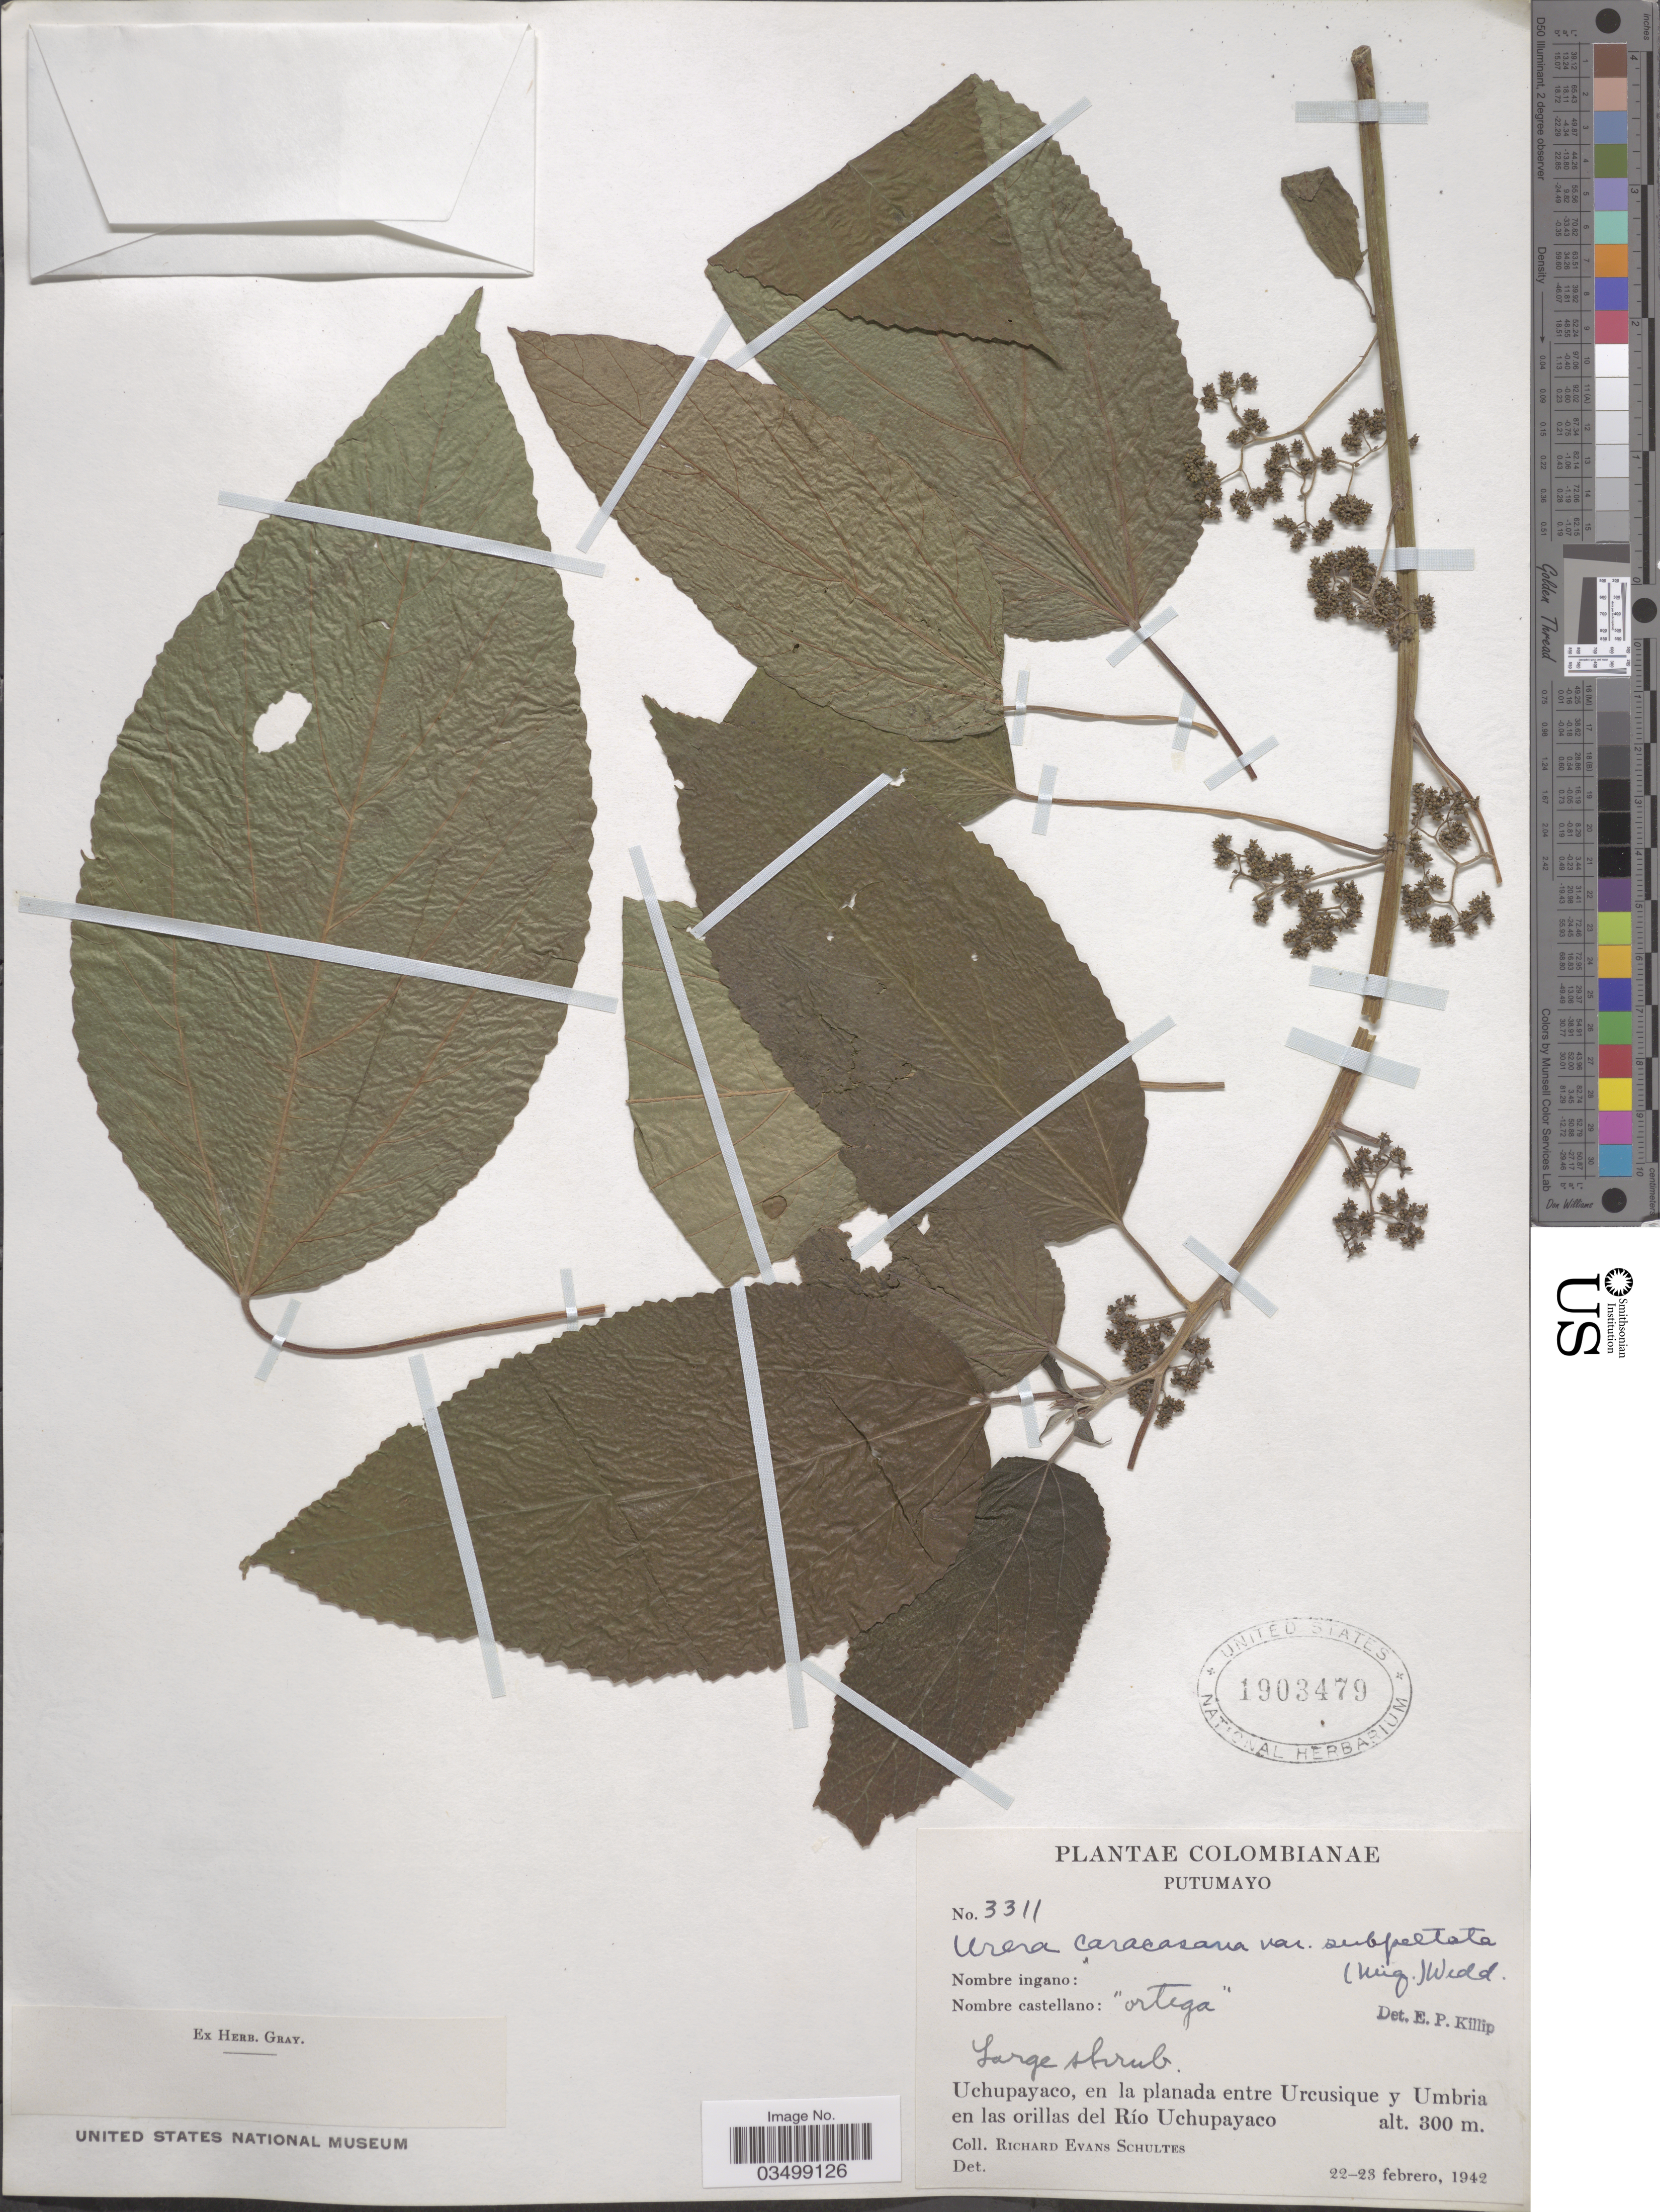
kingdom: Plantae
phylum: Tracheophyta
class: Magnoliopsida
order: Rosales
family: Urticaceae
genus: Urera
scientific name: Urera caracasana var. subpeltata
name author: (Miq.) Wedd.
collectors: R. E. Schultes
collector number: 3311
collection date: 1942-02-22/1942-02-23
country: Colombia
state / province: Putumayo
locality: Uchupayaco, en la planada entre Urcusique y Umbria en las orillas del Río Uchupayaco.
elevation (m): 300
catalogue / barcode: US 1903479